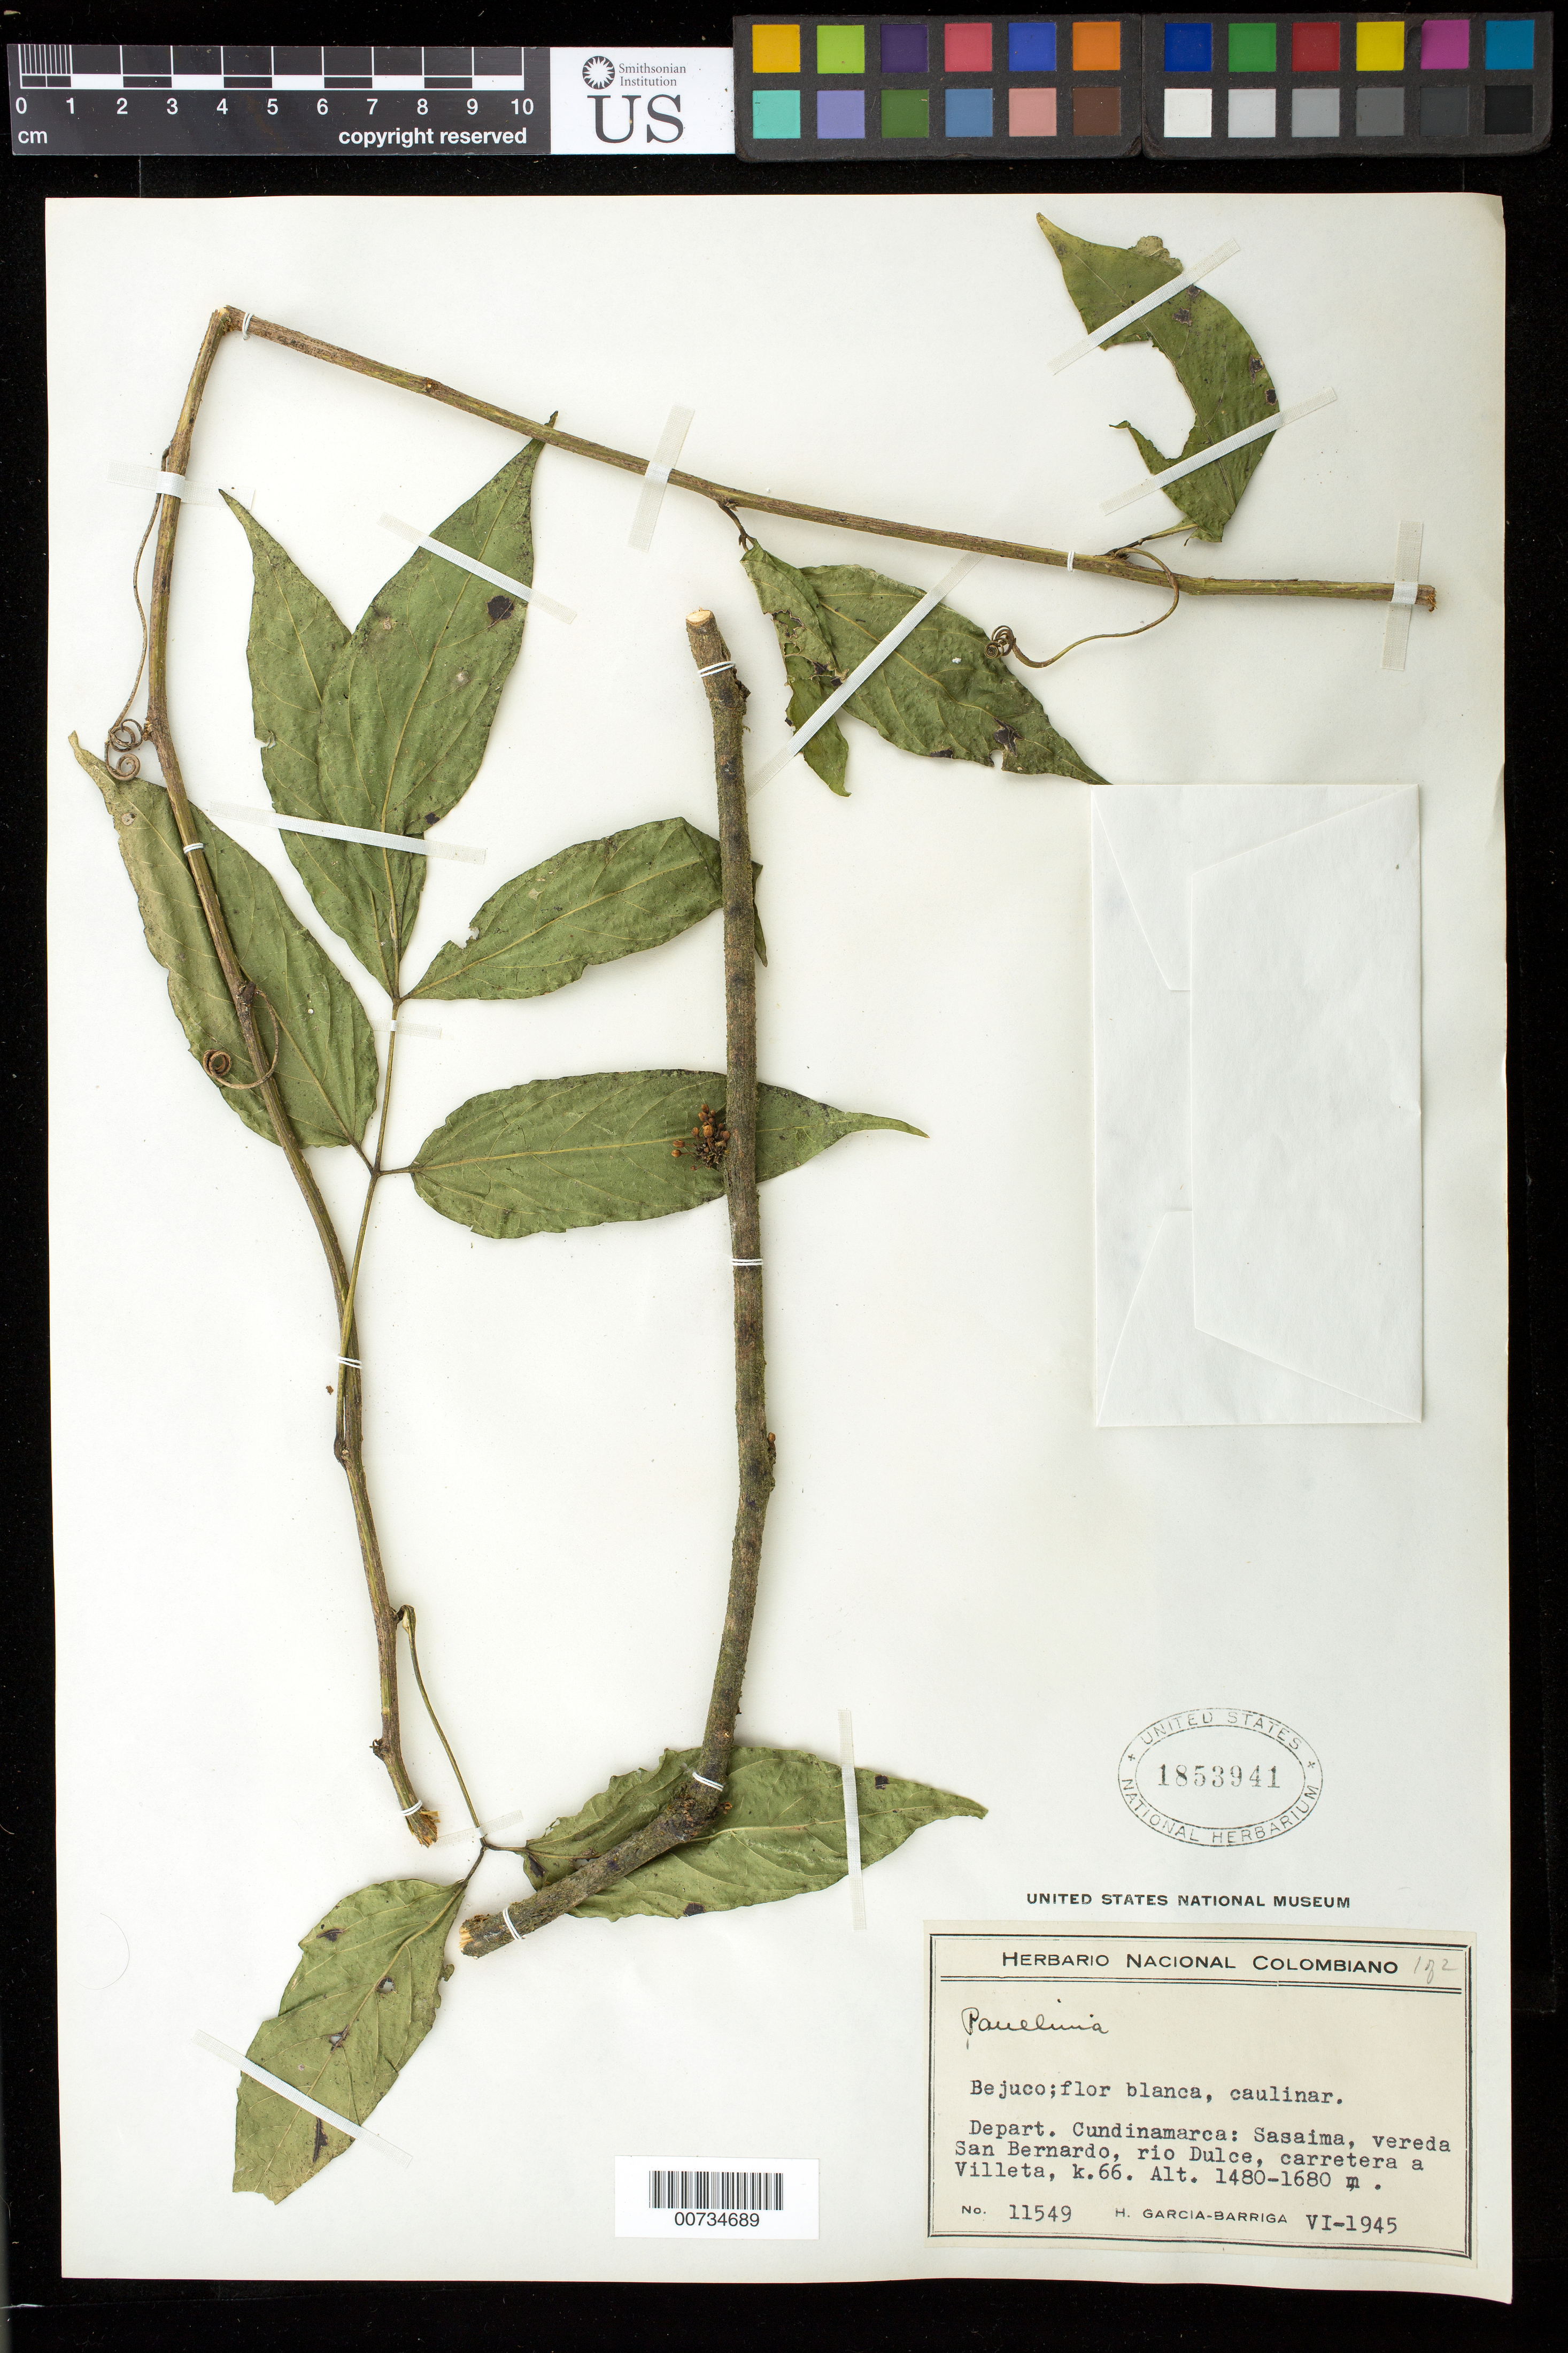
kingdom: Plantae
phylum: Tracheophyta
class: Magnoliopsida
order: Sapindales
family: Sapindaceae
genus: Paullinia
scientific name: Paullinia sp.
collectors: H. García Barriga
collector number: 11549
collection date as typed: Jun 1945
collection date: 1945-06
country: Colombia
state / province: Cundinamarca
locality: Sassima, vereda San Bernardo, Rio Dulce, carretera a Villeta, km 66.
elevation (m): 1480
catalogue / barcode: US 1853941